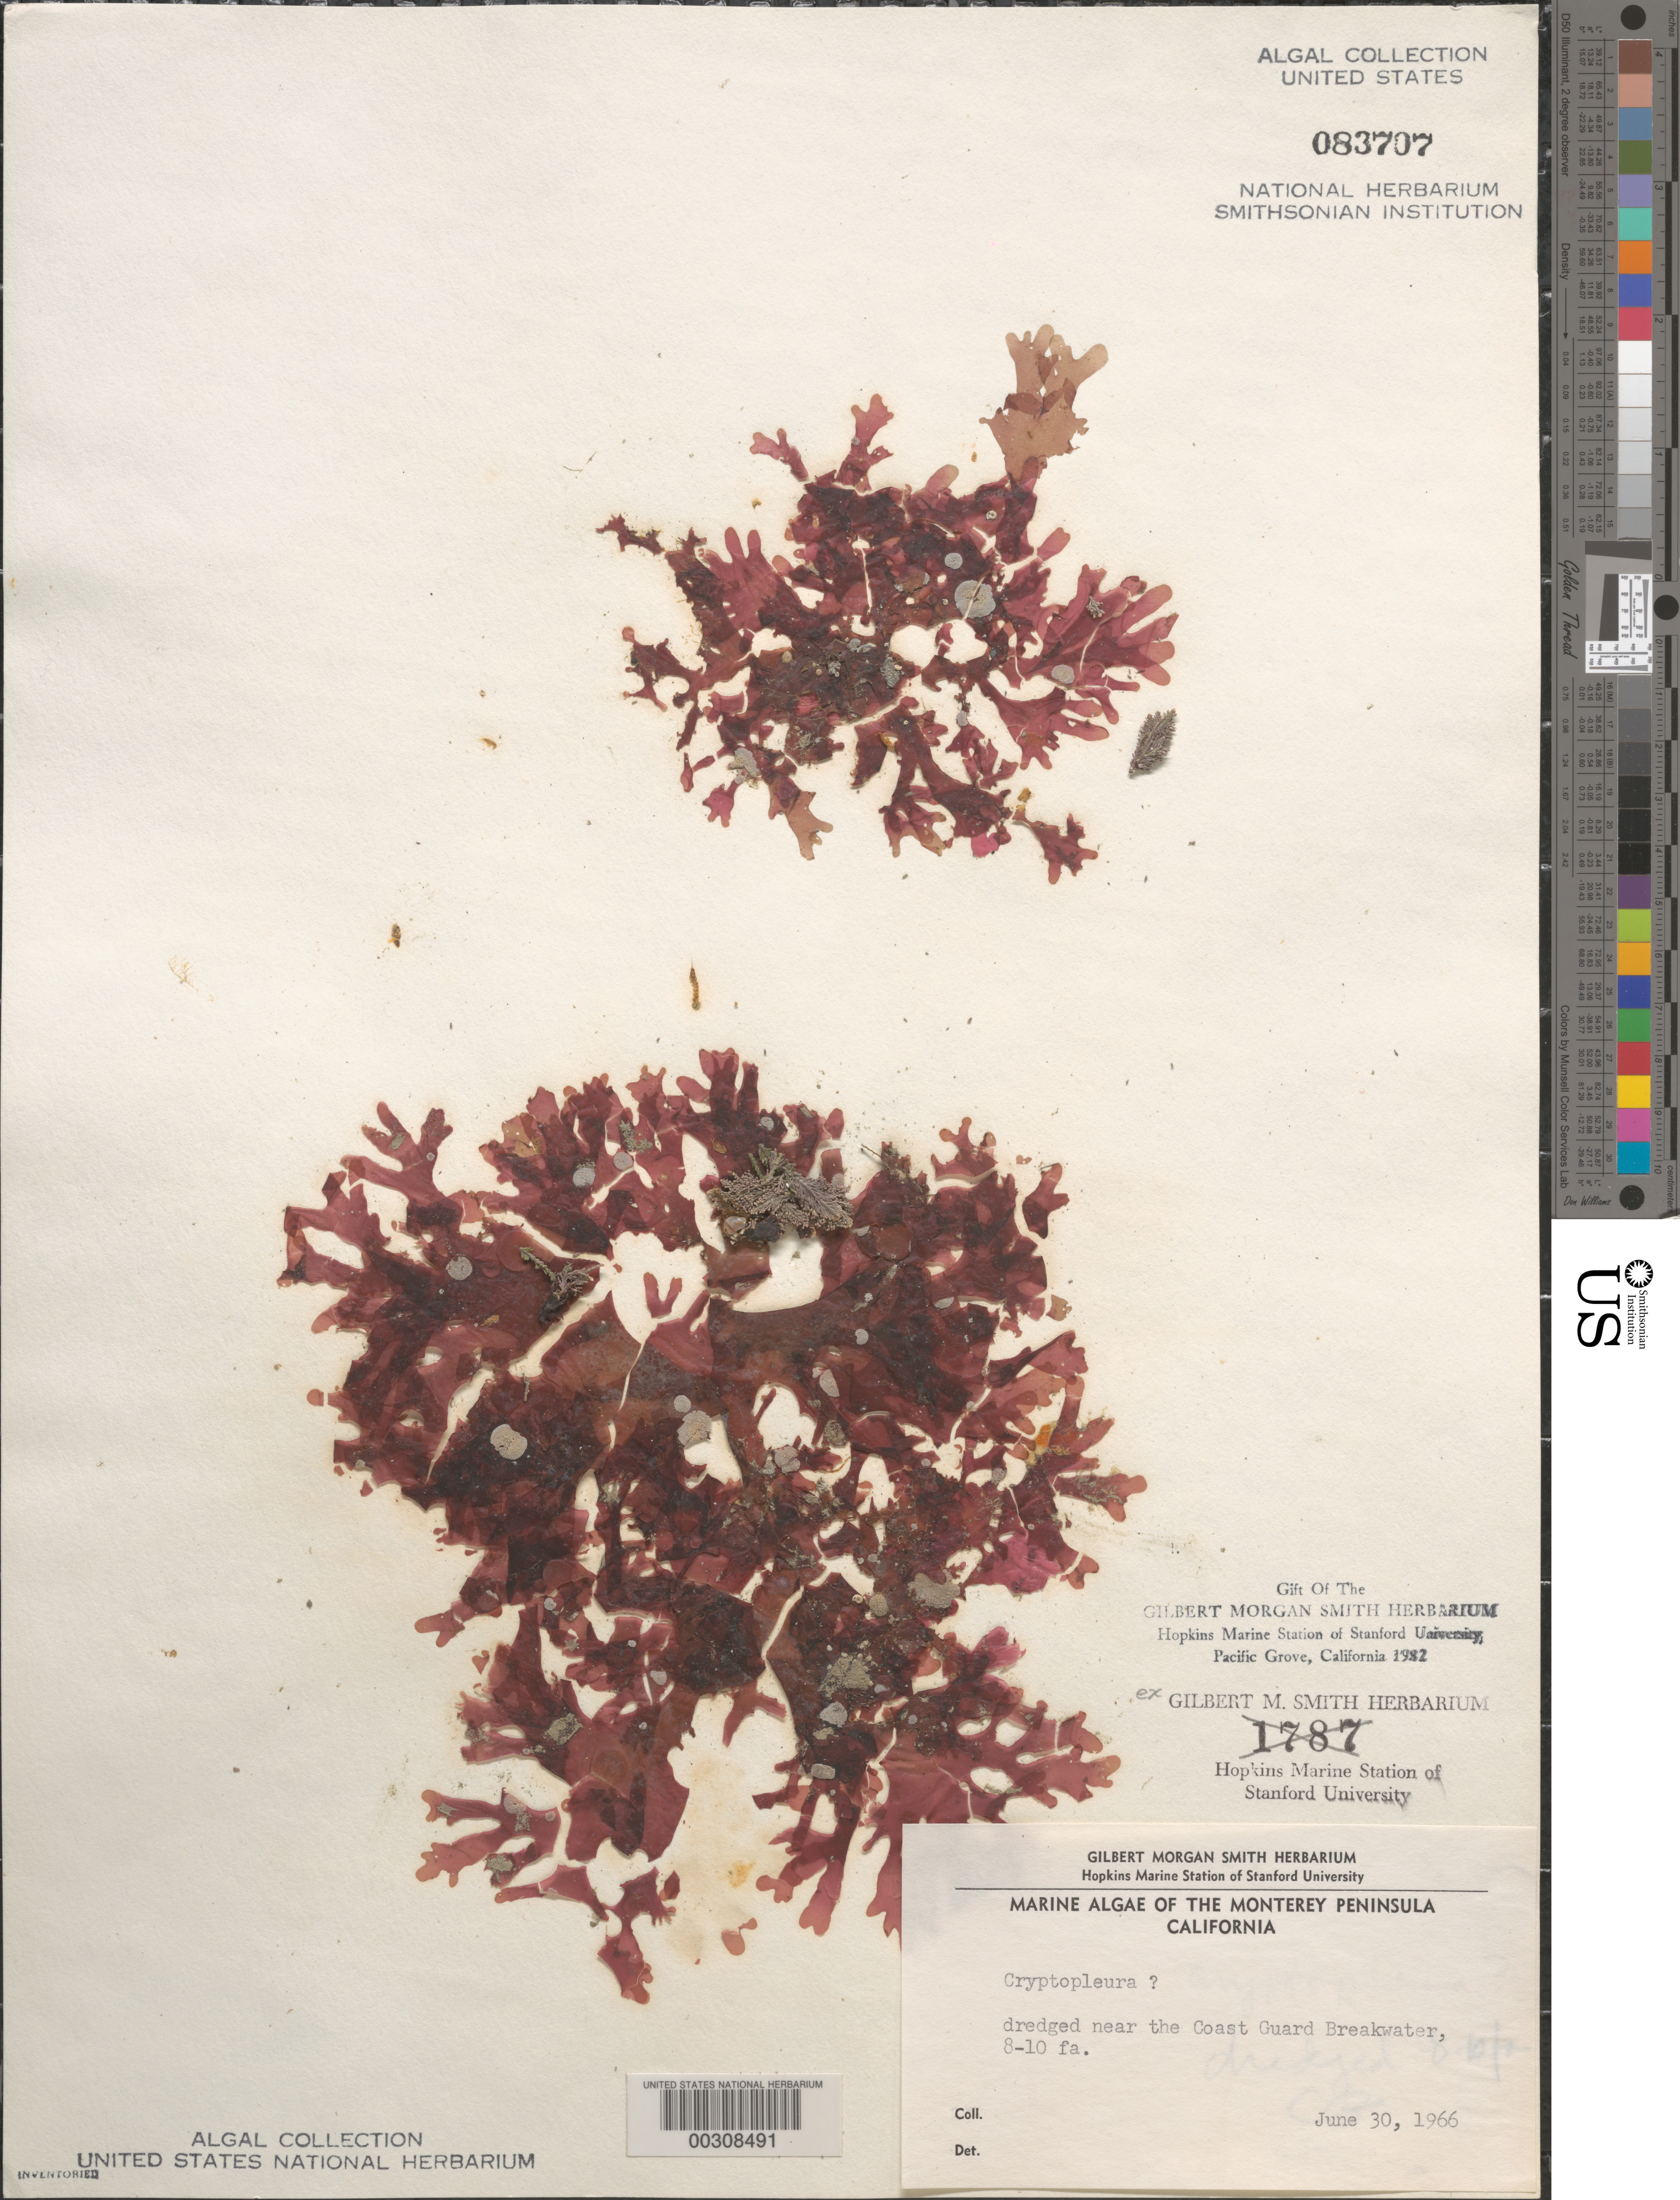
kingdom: Plantae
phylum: Rhodophyta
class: Florideophyceae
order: Ceramiales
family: Delesseriaceae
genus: Cryptopleura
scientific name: Cryptopleura sp.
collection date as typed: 30 Jun 1966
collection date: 1966-06-30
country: United States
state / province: California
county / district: Monterey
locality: Monterey, near Coast Guard breakwater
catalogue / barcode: US 83707